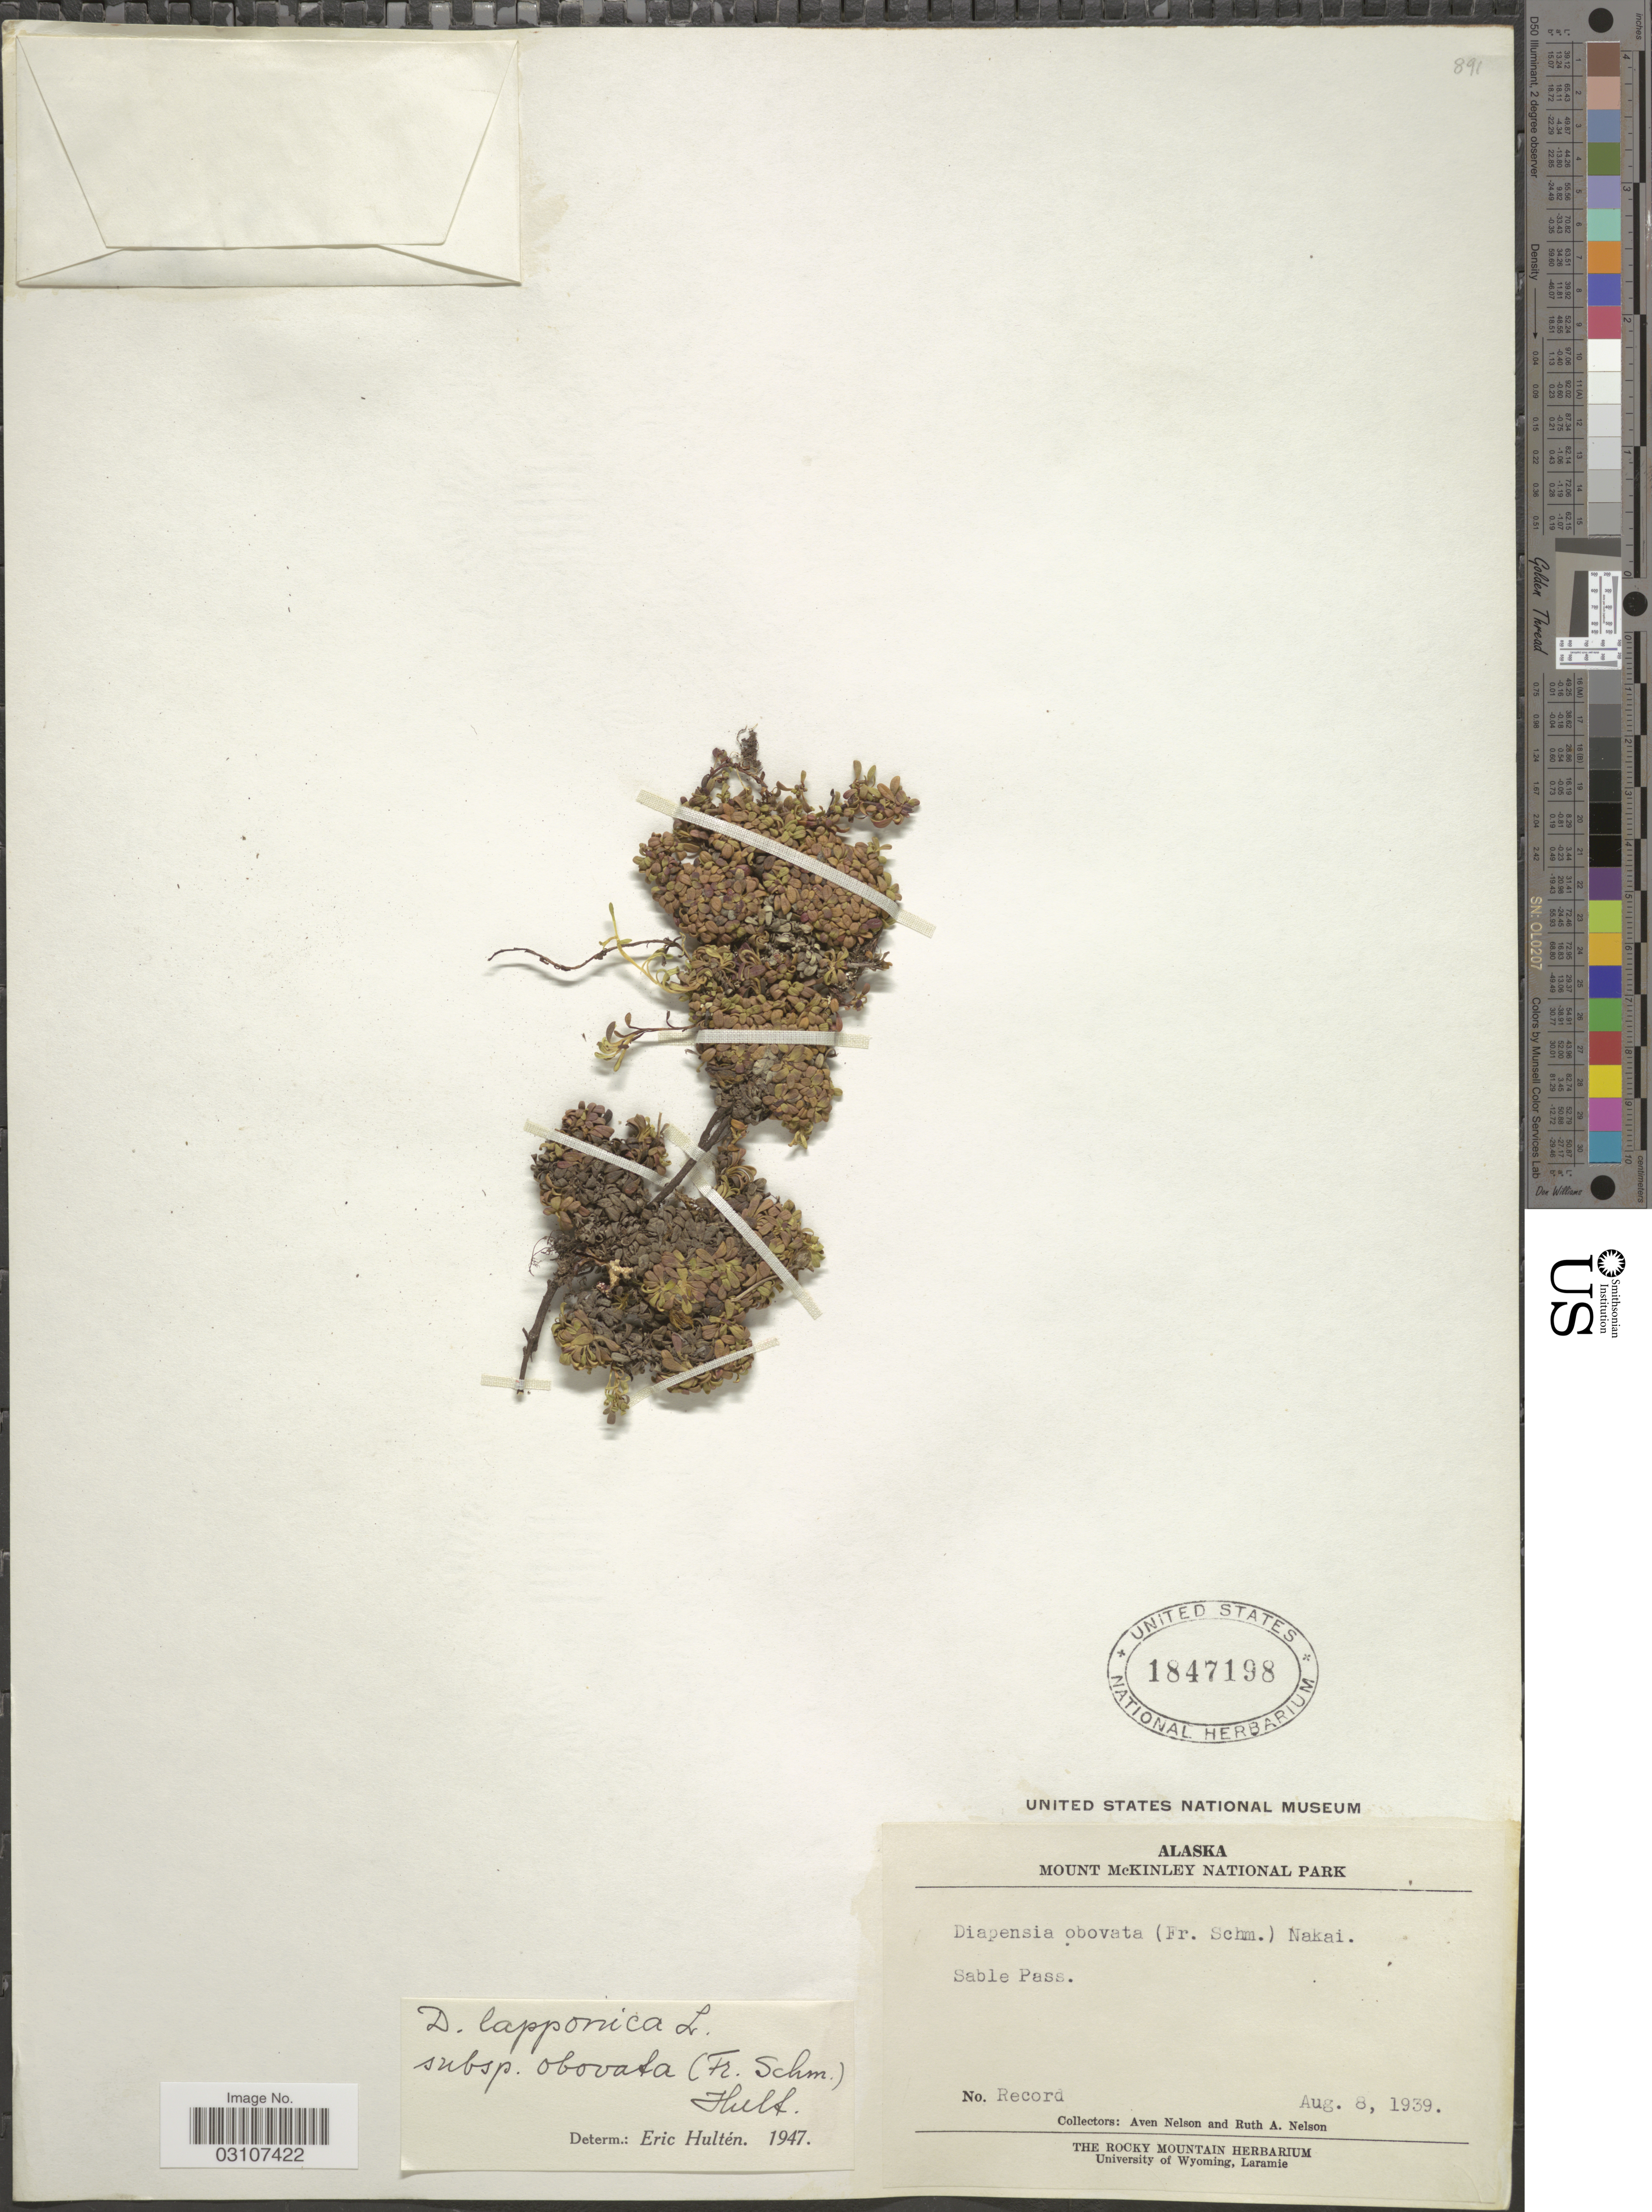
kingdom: Plantae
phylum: Tracheophyta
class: Magnoliopsida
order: Ericales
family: Diapensiaceae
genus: Diapensia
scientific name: Diapensia lapponica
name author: L.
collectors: A. Nelson & R. A. Nelson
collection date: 1939-08-08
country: United States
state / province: Alaska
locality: Mount McKinley National Park. Sable Pass.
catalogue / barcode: US 1847198